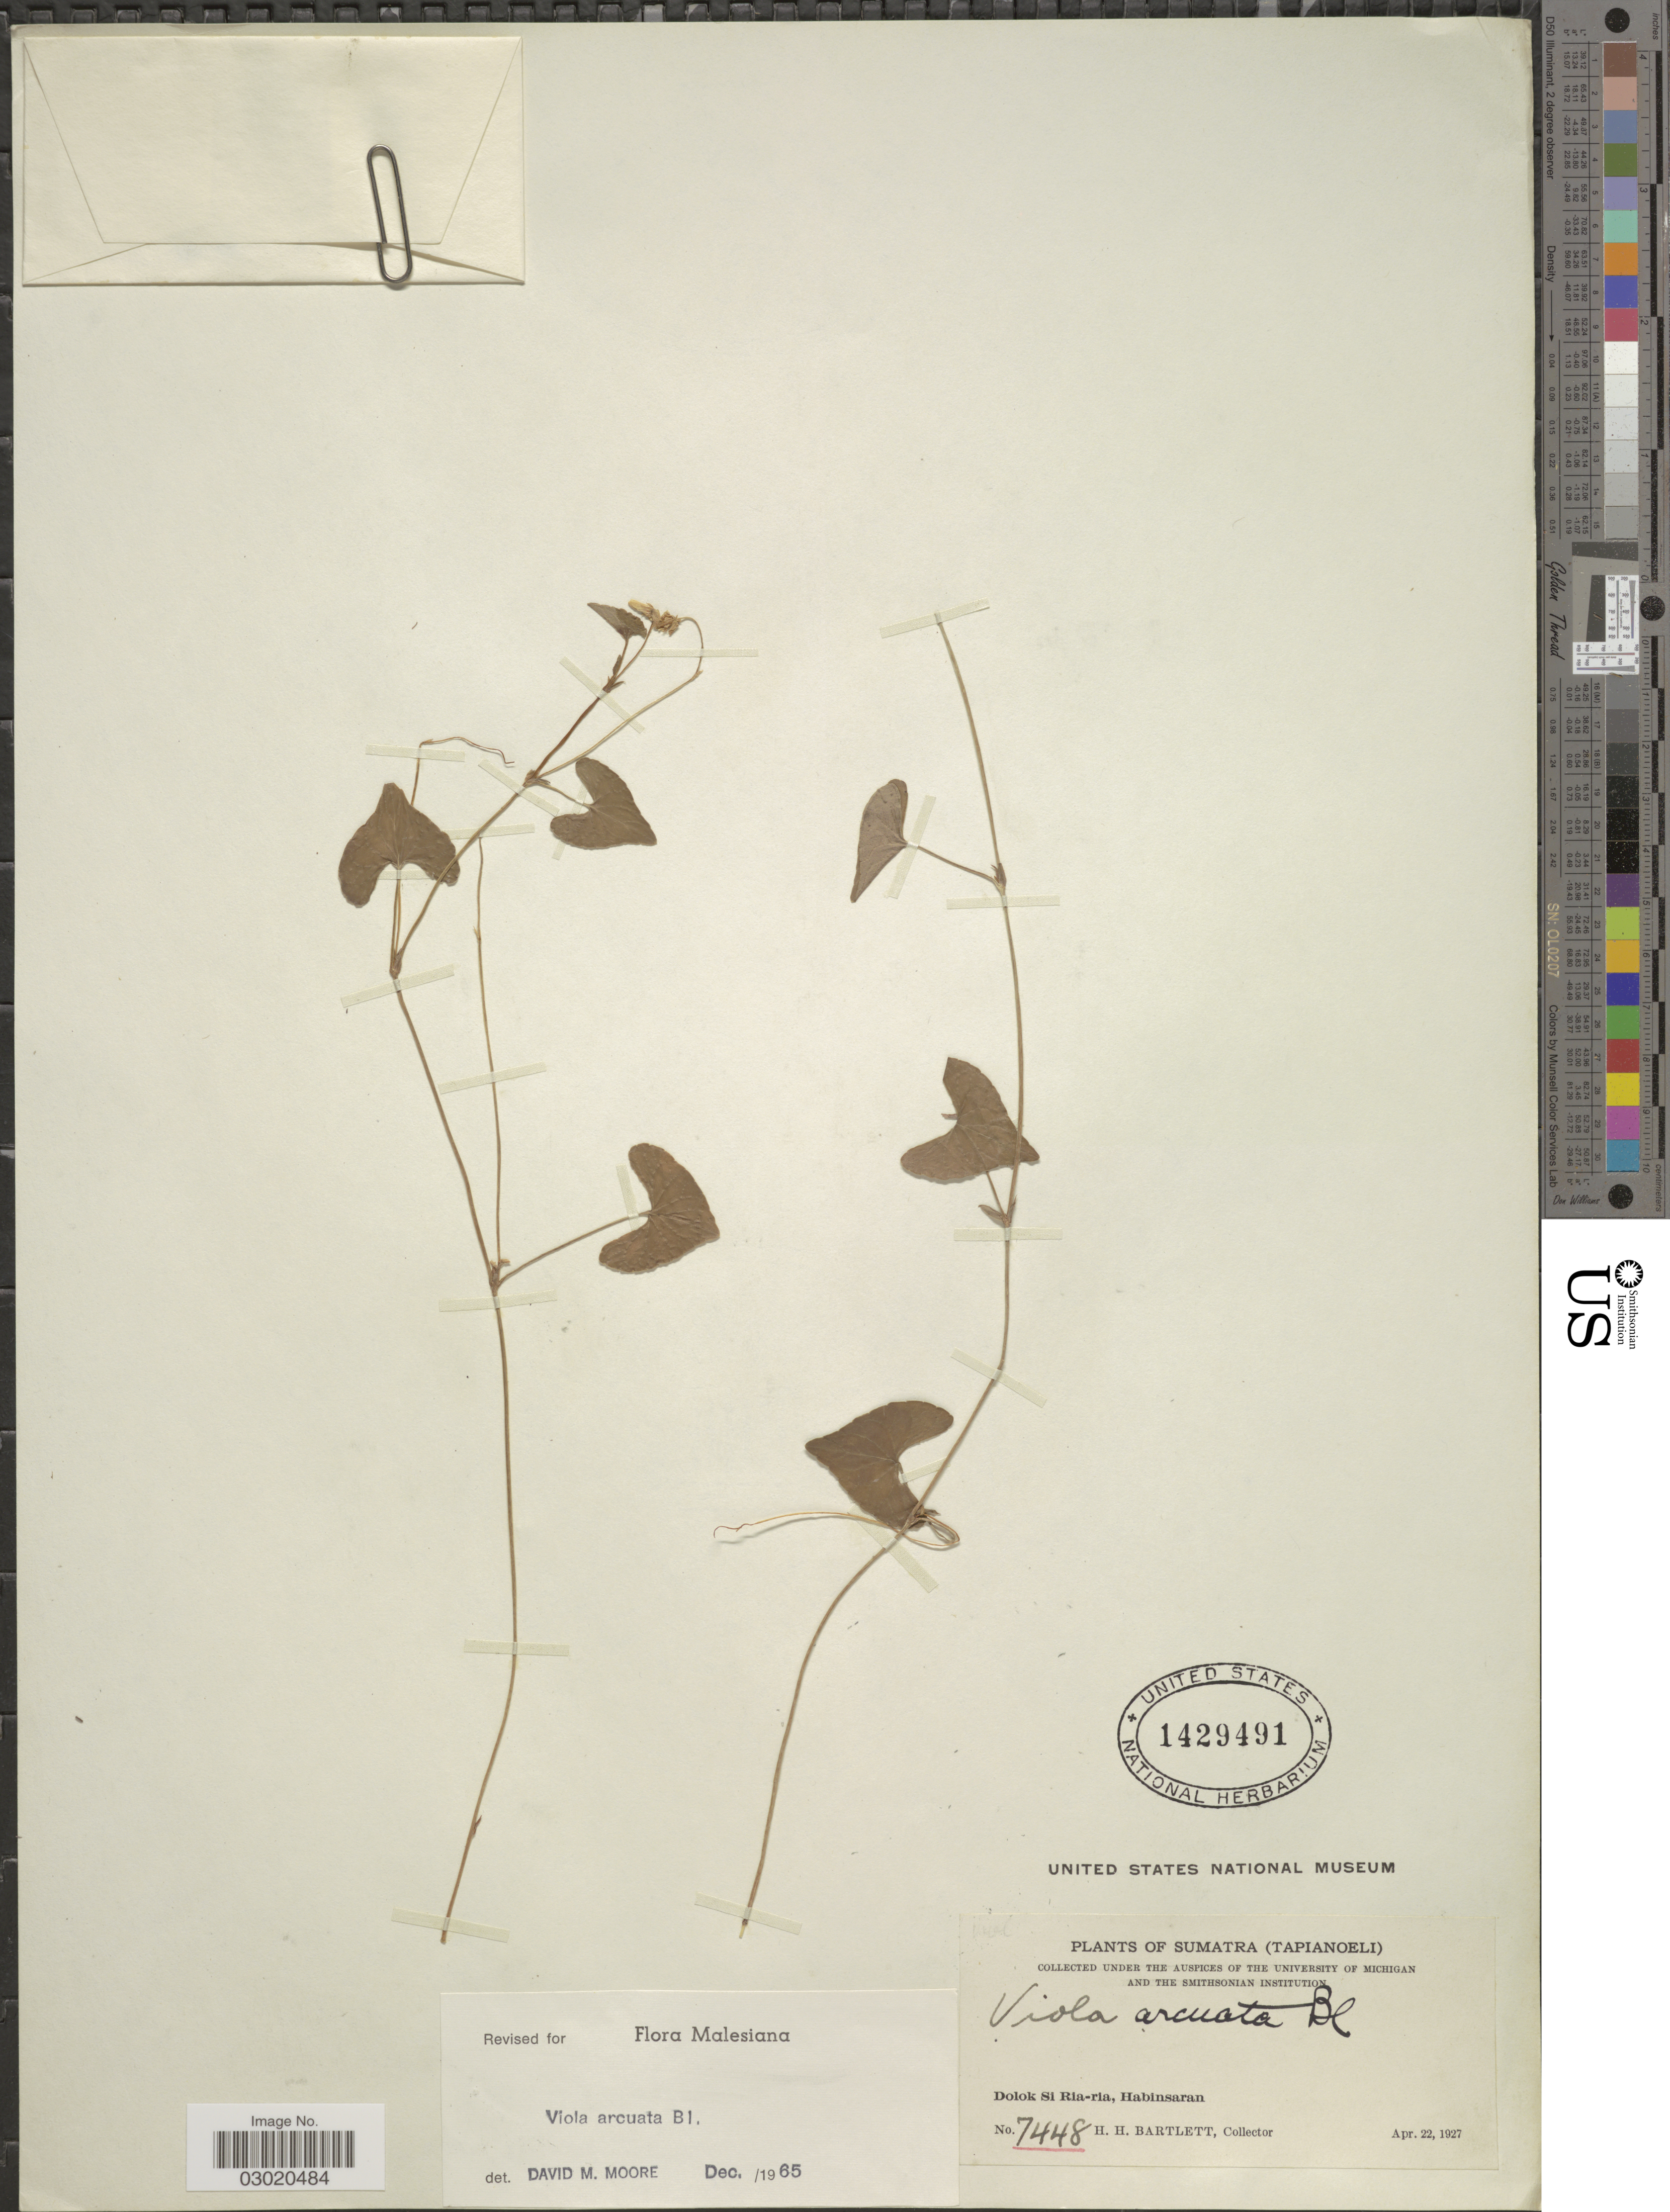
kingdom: Plantae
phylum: Tracheophyta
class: Magnoliopsida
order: Malpighiales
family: Violaceae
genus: Viola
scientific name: Viola arcuata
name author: Blume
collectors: H. H. Bartlett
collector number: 7448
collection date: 1927-04-22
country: Indonesia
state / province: Sumatra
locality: (Tapianoeli). Dolok Si Ria-ria, Habinsaran.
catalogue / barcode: US 1429491